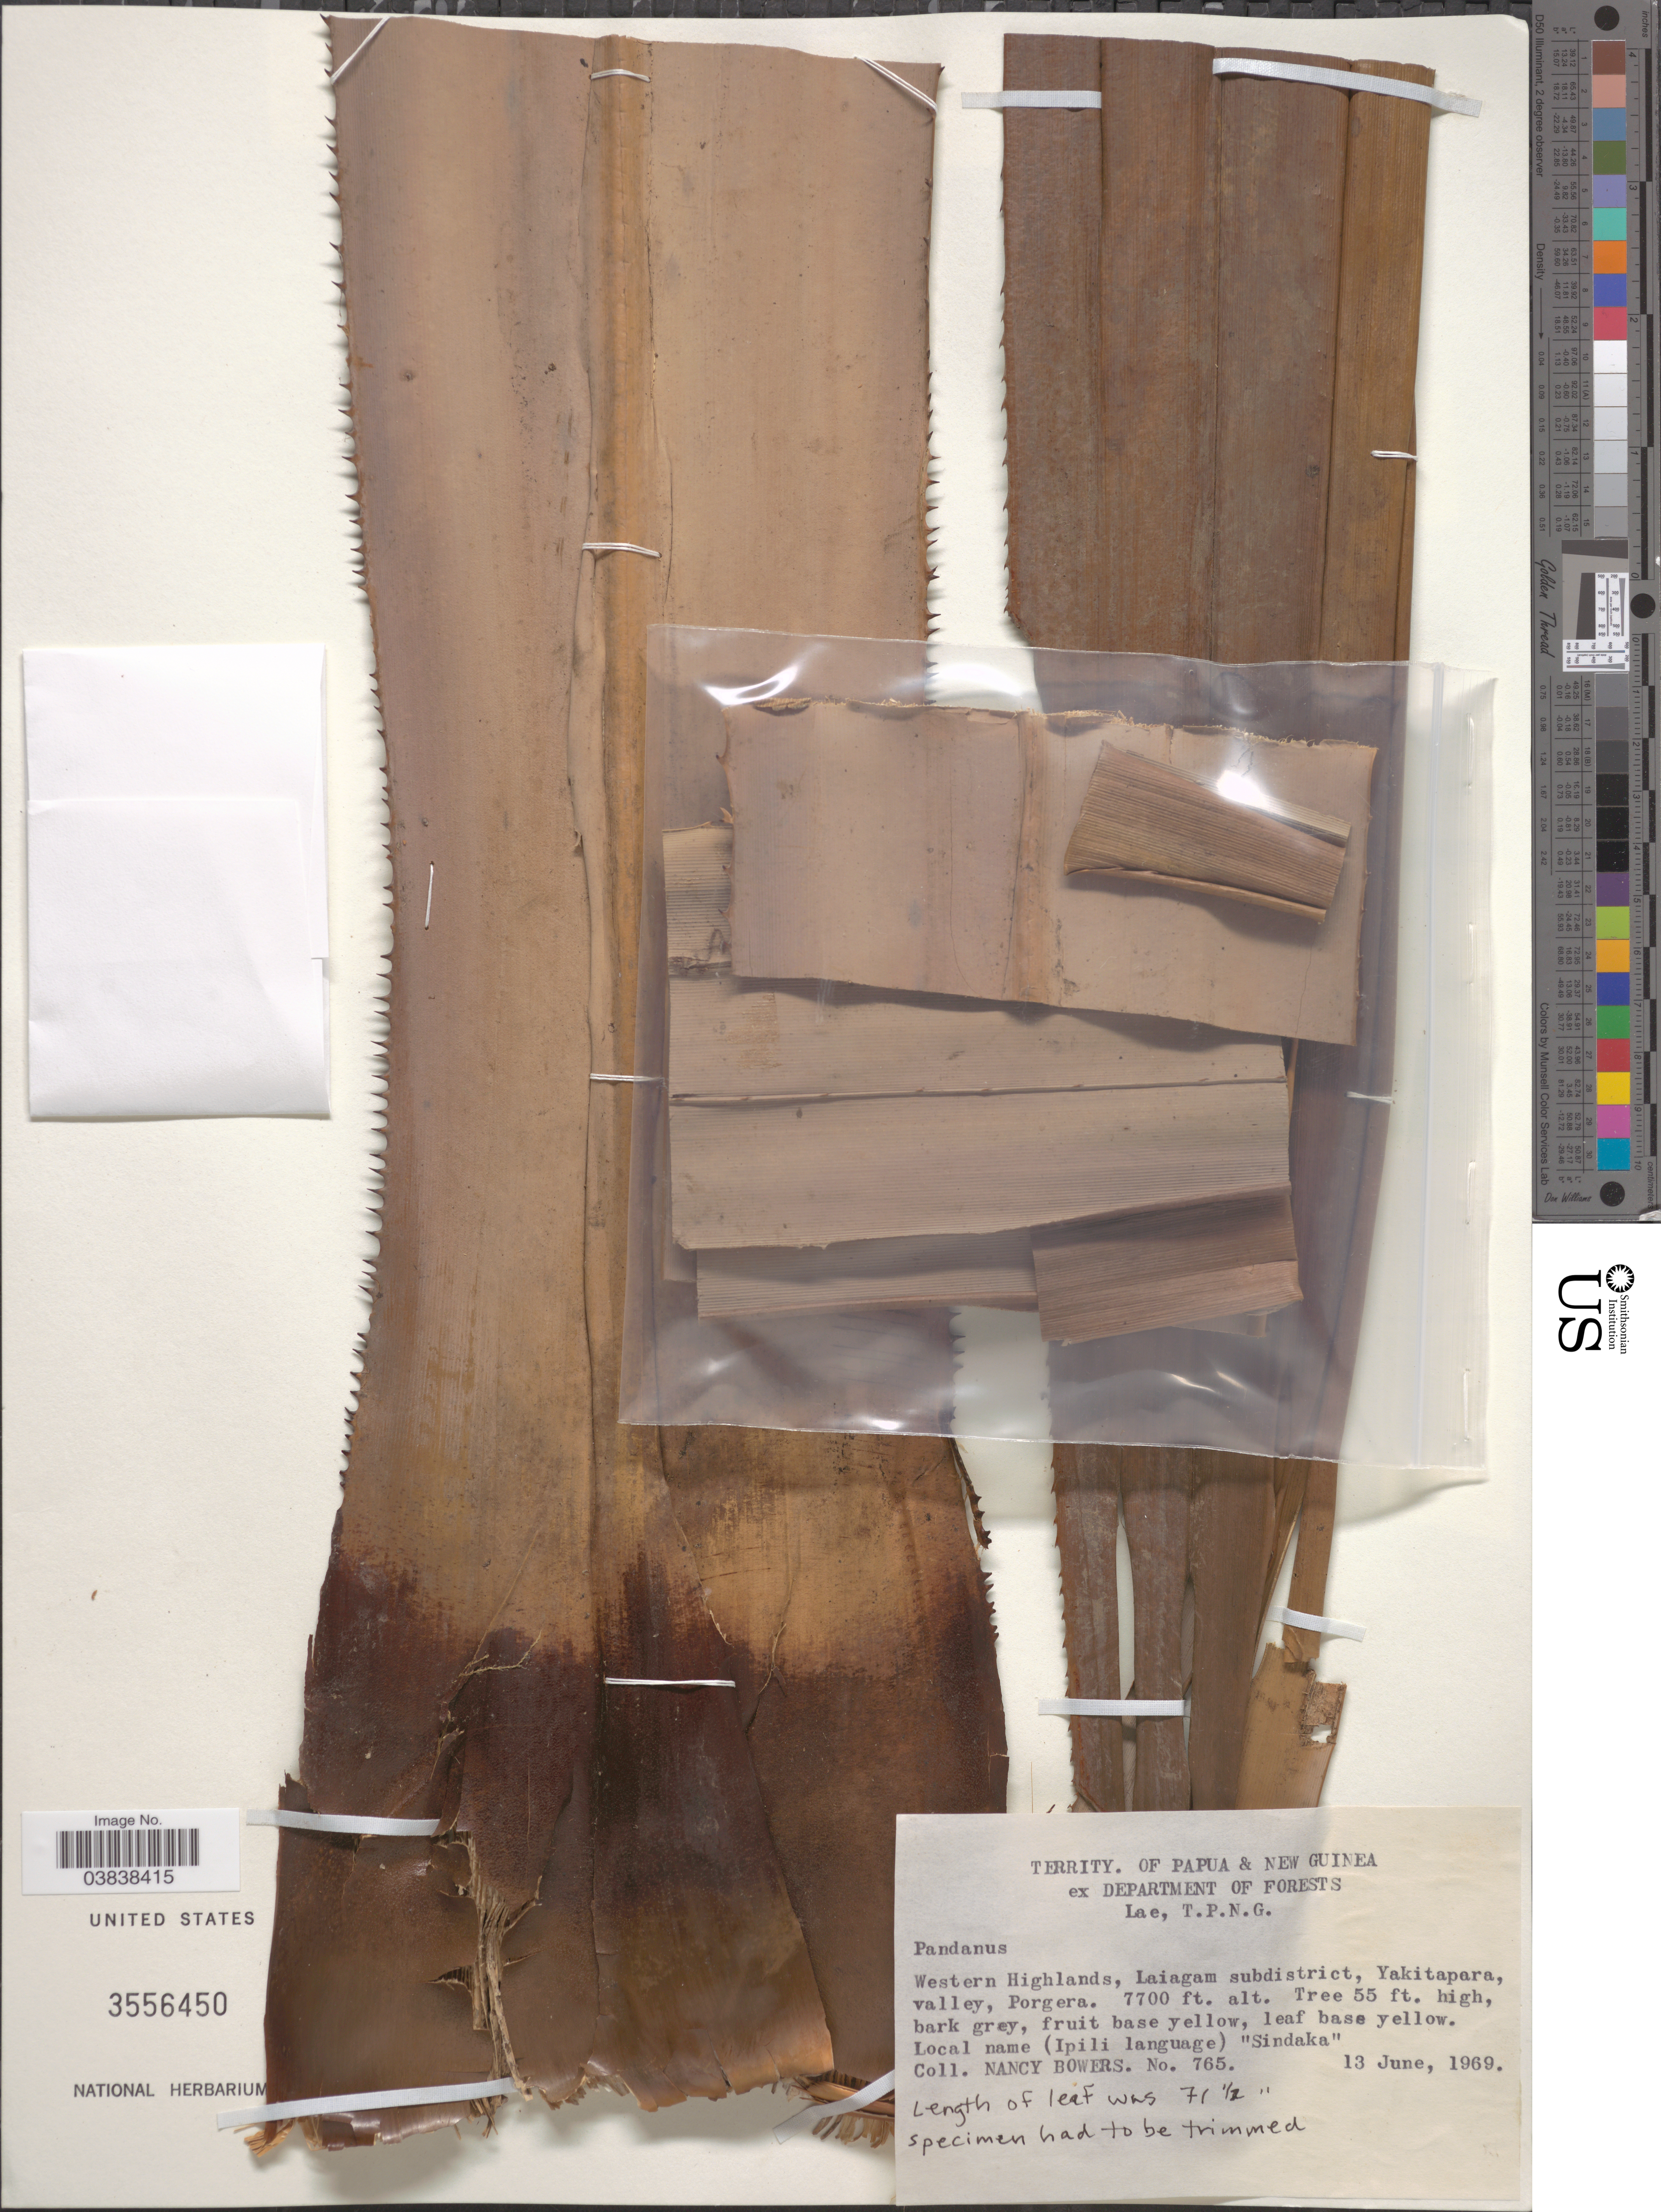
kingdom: Plantae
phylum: Tracheophyta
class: Liliopsida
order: Pandanales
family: Pandanaceae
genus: Pandanus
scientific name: Pandanus sp.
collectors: N. Bowers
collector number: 765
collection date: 1969-06-13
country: Papua New Guinea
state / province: Western Highlands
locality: Papua & New Guinea. Laiagam subdistrict, Yakitapara, valley, Porgera.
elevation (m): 2347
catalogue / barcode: US 3556450